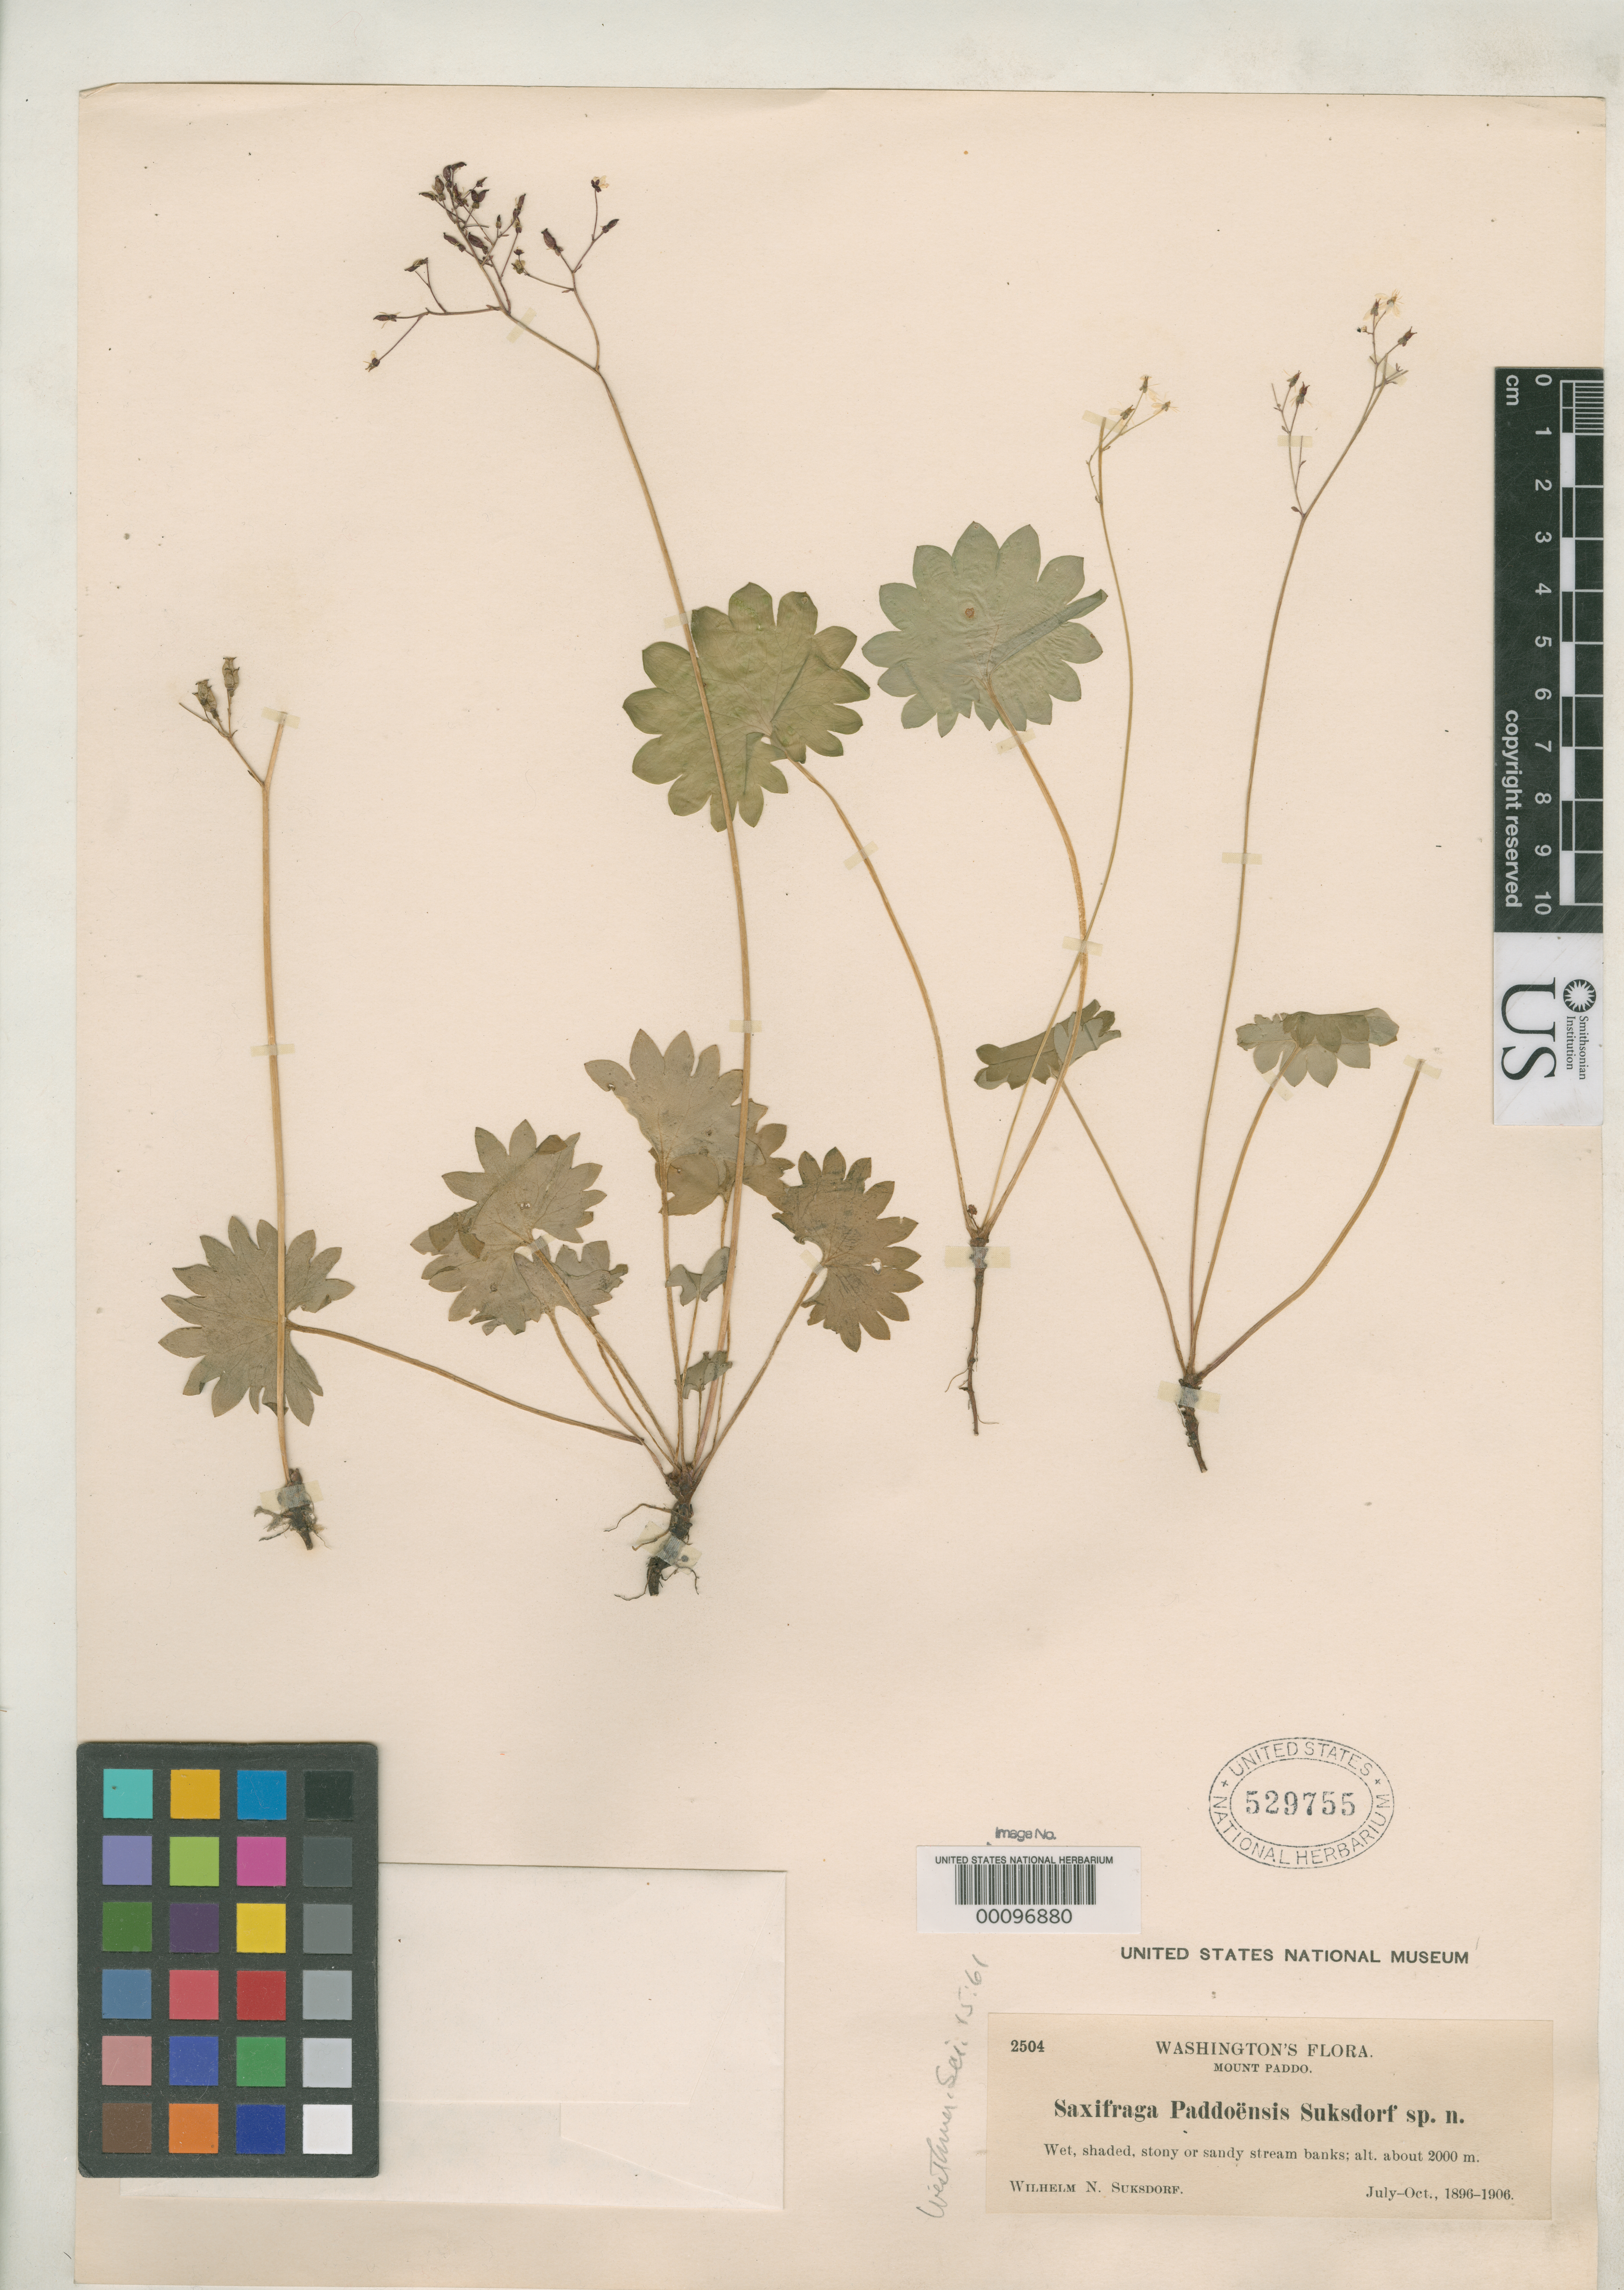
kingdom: Plantae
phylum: Tracheophyta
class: Magnoliopsida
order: Saxifragales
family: Saxifragaceae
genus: Saxifraga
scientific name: Saxifraga paddoensis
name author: Suksd.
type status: Isotype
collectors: W. N. Suksdorf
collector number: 2504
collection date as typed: Jul 1896 to -- Oct 1906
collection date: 1896-07/1906-10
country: United States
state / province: Washington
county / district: Skamania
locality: Mt. Paddo.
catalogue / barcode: US 529755